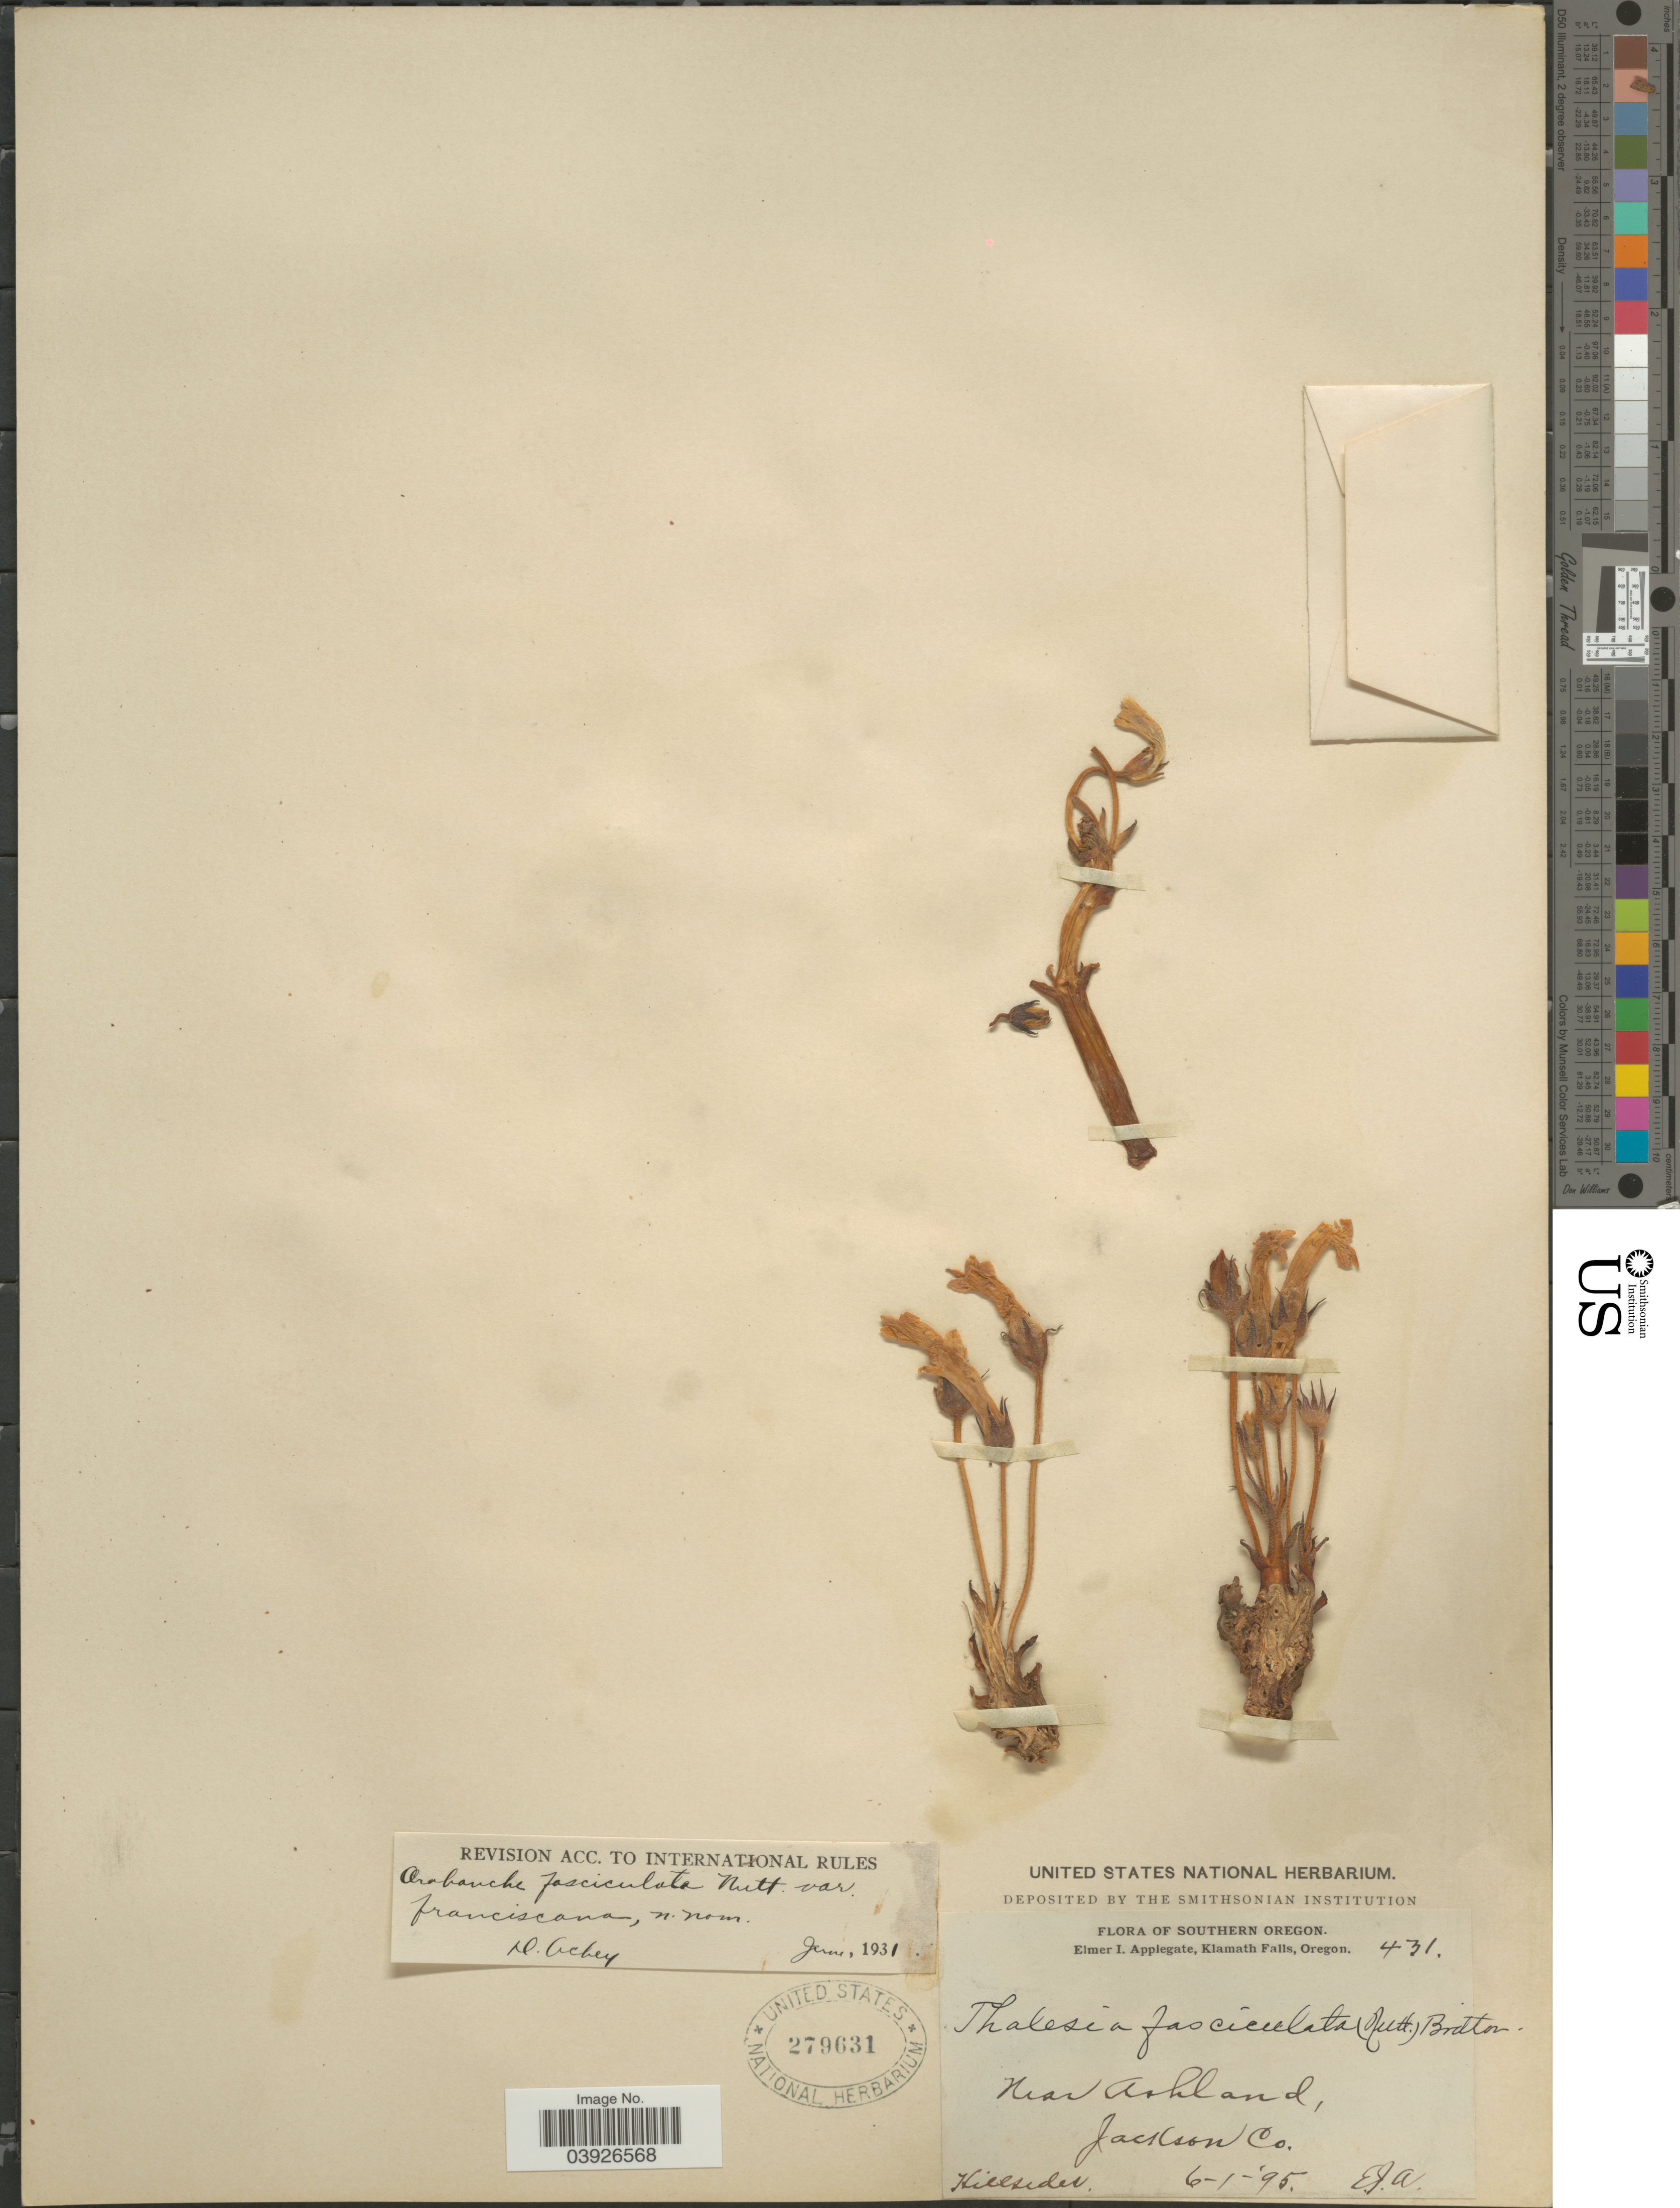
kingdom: Plantae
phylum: Tracheophyta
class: Magnoliopsida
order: Lamiales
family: Orobanchaceae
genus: Aphyllon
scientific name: Aphyllon fasciculatum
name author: (Nutt.) Torr. & A. Gray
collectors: E. I. Applegate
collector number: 431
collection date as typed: Transcribed d/m/y: 1/6/95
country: United States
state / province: Oregon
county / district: Jackson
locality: Southern Oregon. Near Ashland, Jackson Co.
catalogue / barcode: US 279631